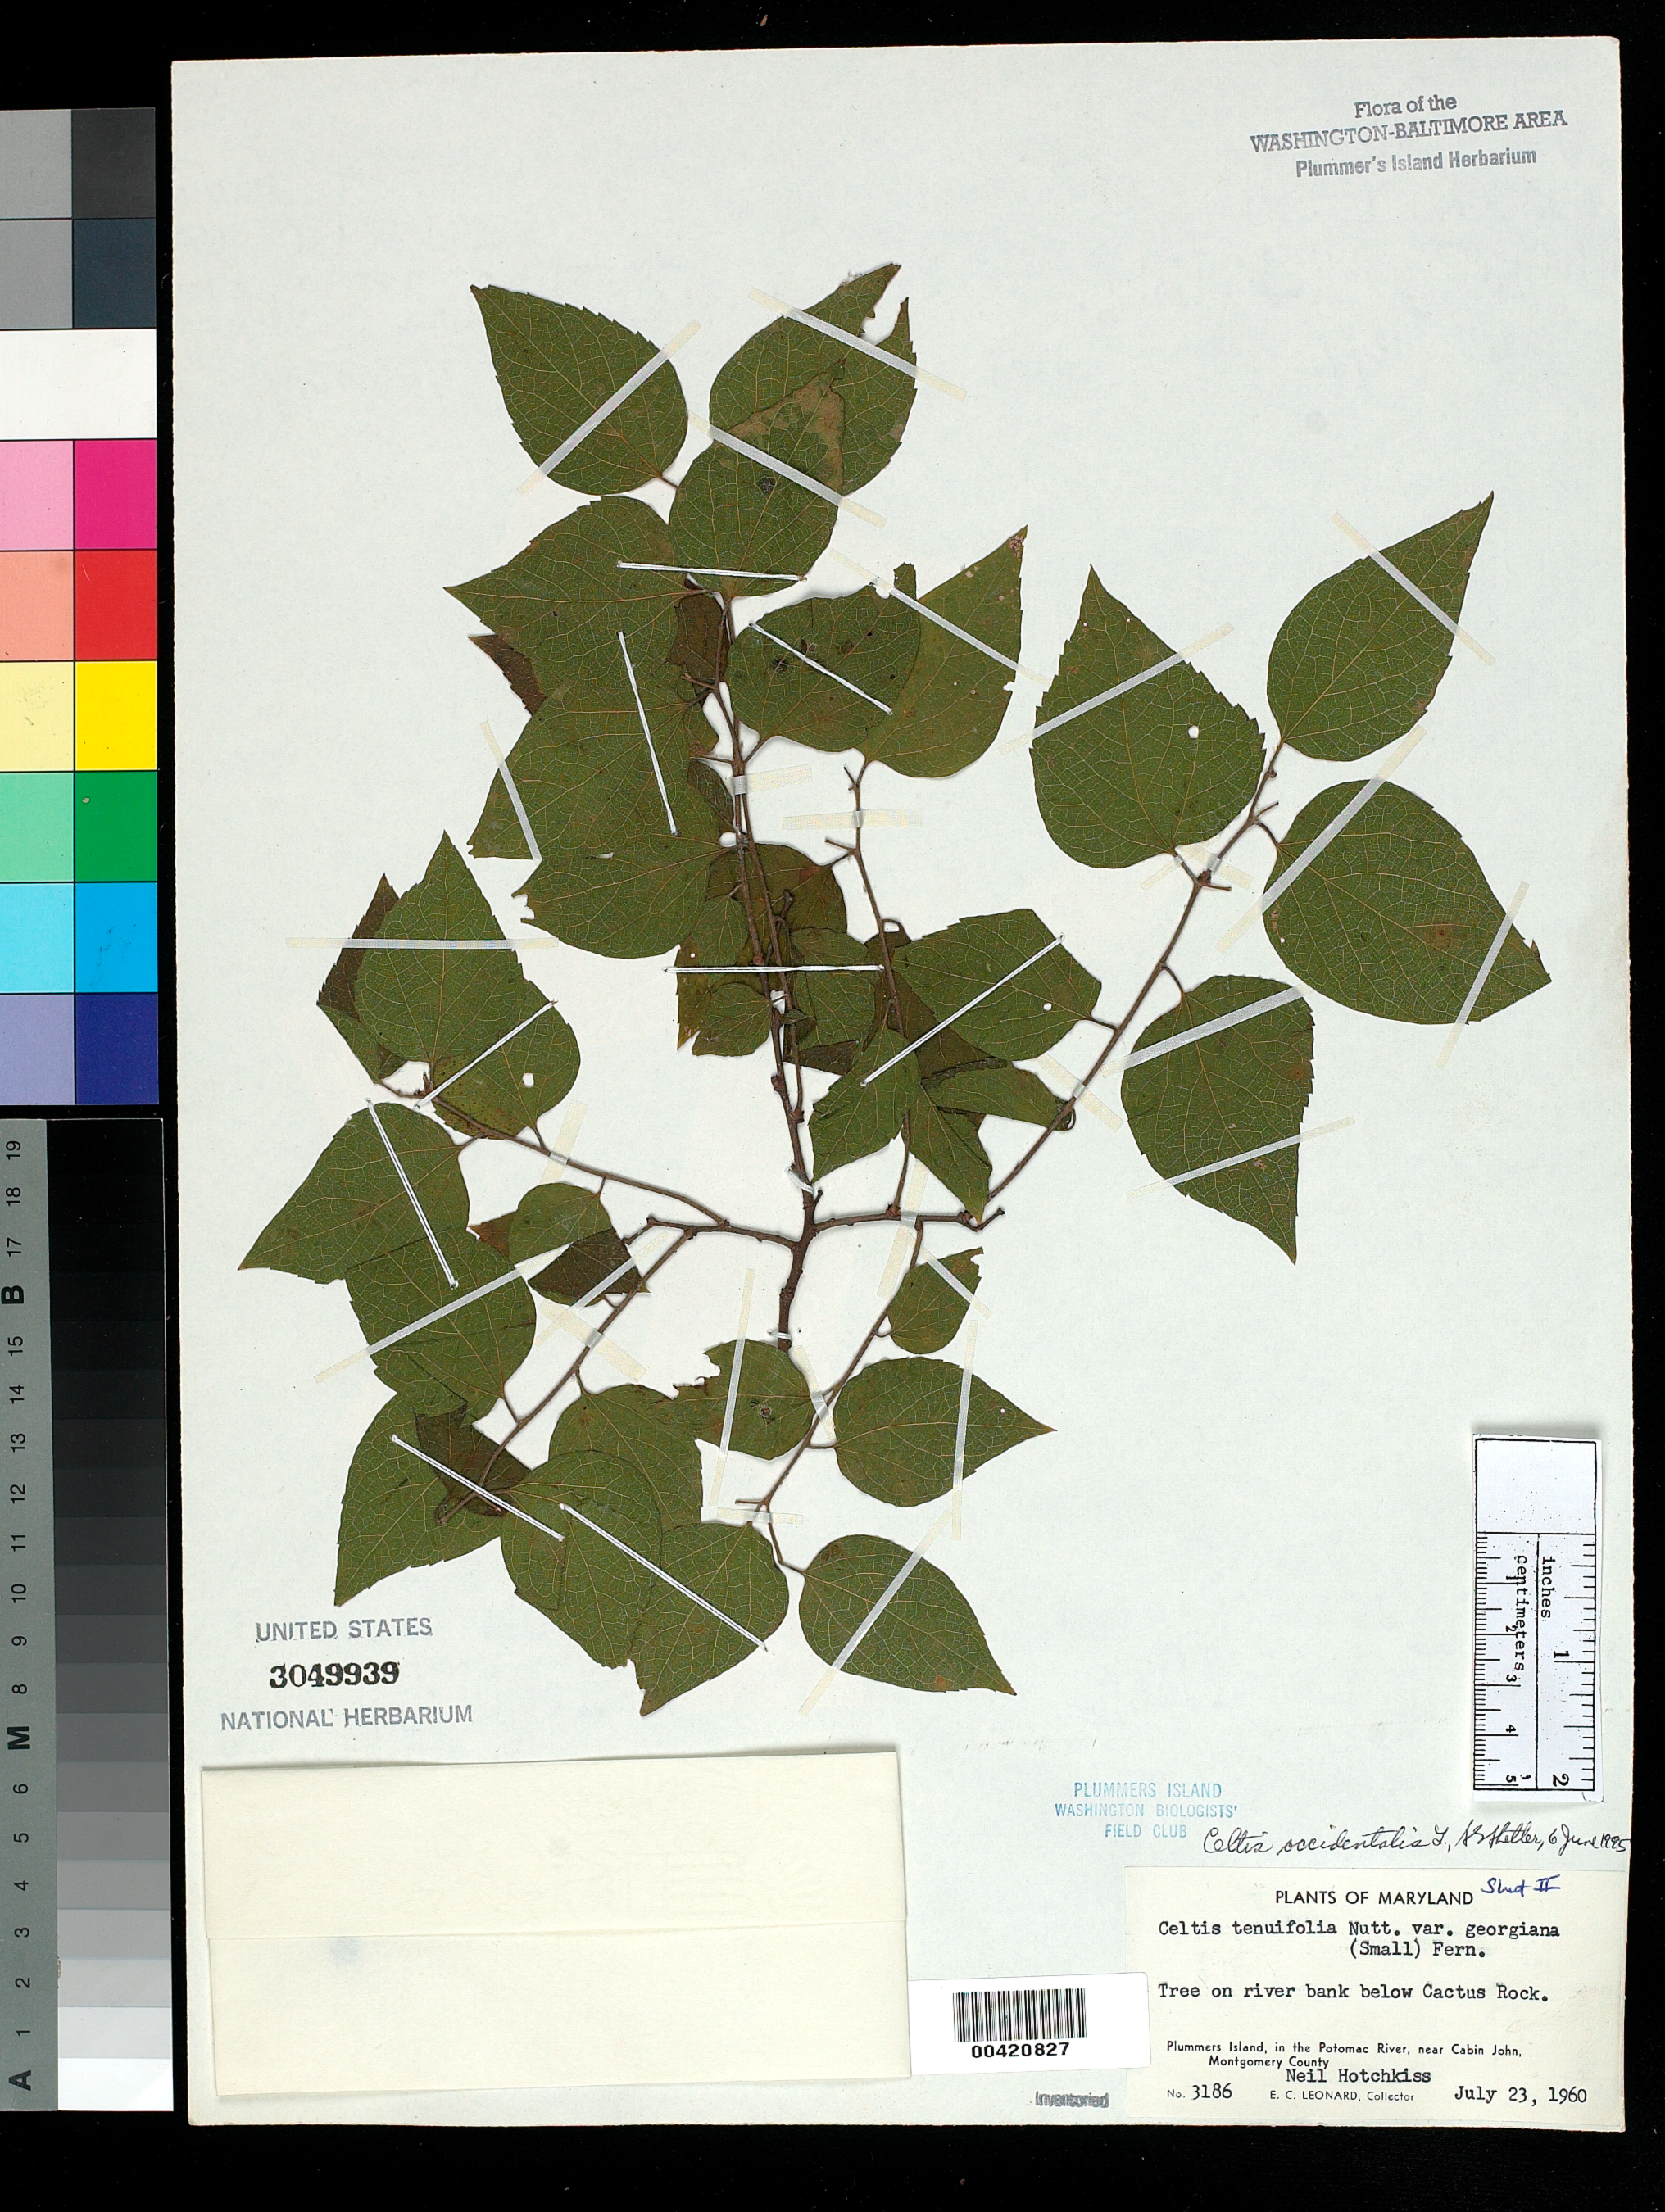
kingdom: Plantae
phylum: Tracheophyta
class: Magnoliopsida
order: Rosales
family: Cannabaceae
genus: Celtis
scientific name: Celtis occidentalis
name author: L.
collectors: E. C. Leonard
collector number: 3186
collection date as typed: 23 Jul 1960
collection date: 1960-07-23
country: United States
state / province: Maryland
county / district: Montgomery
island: Plummers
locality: Plummer's Island, on river bank below Cactus Rock C. & O. Canal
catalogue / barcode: US 3049939